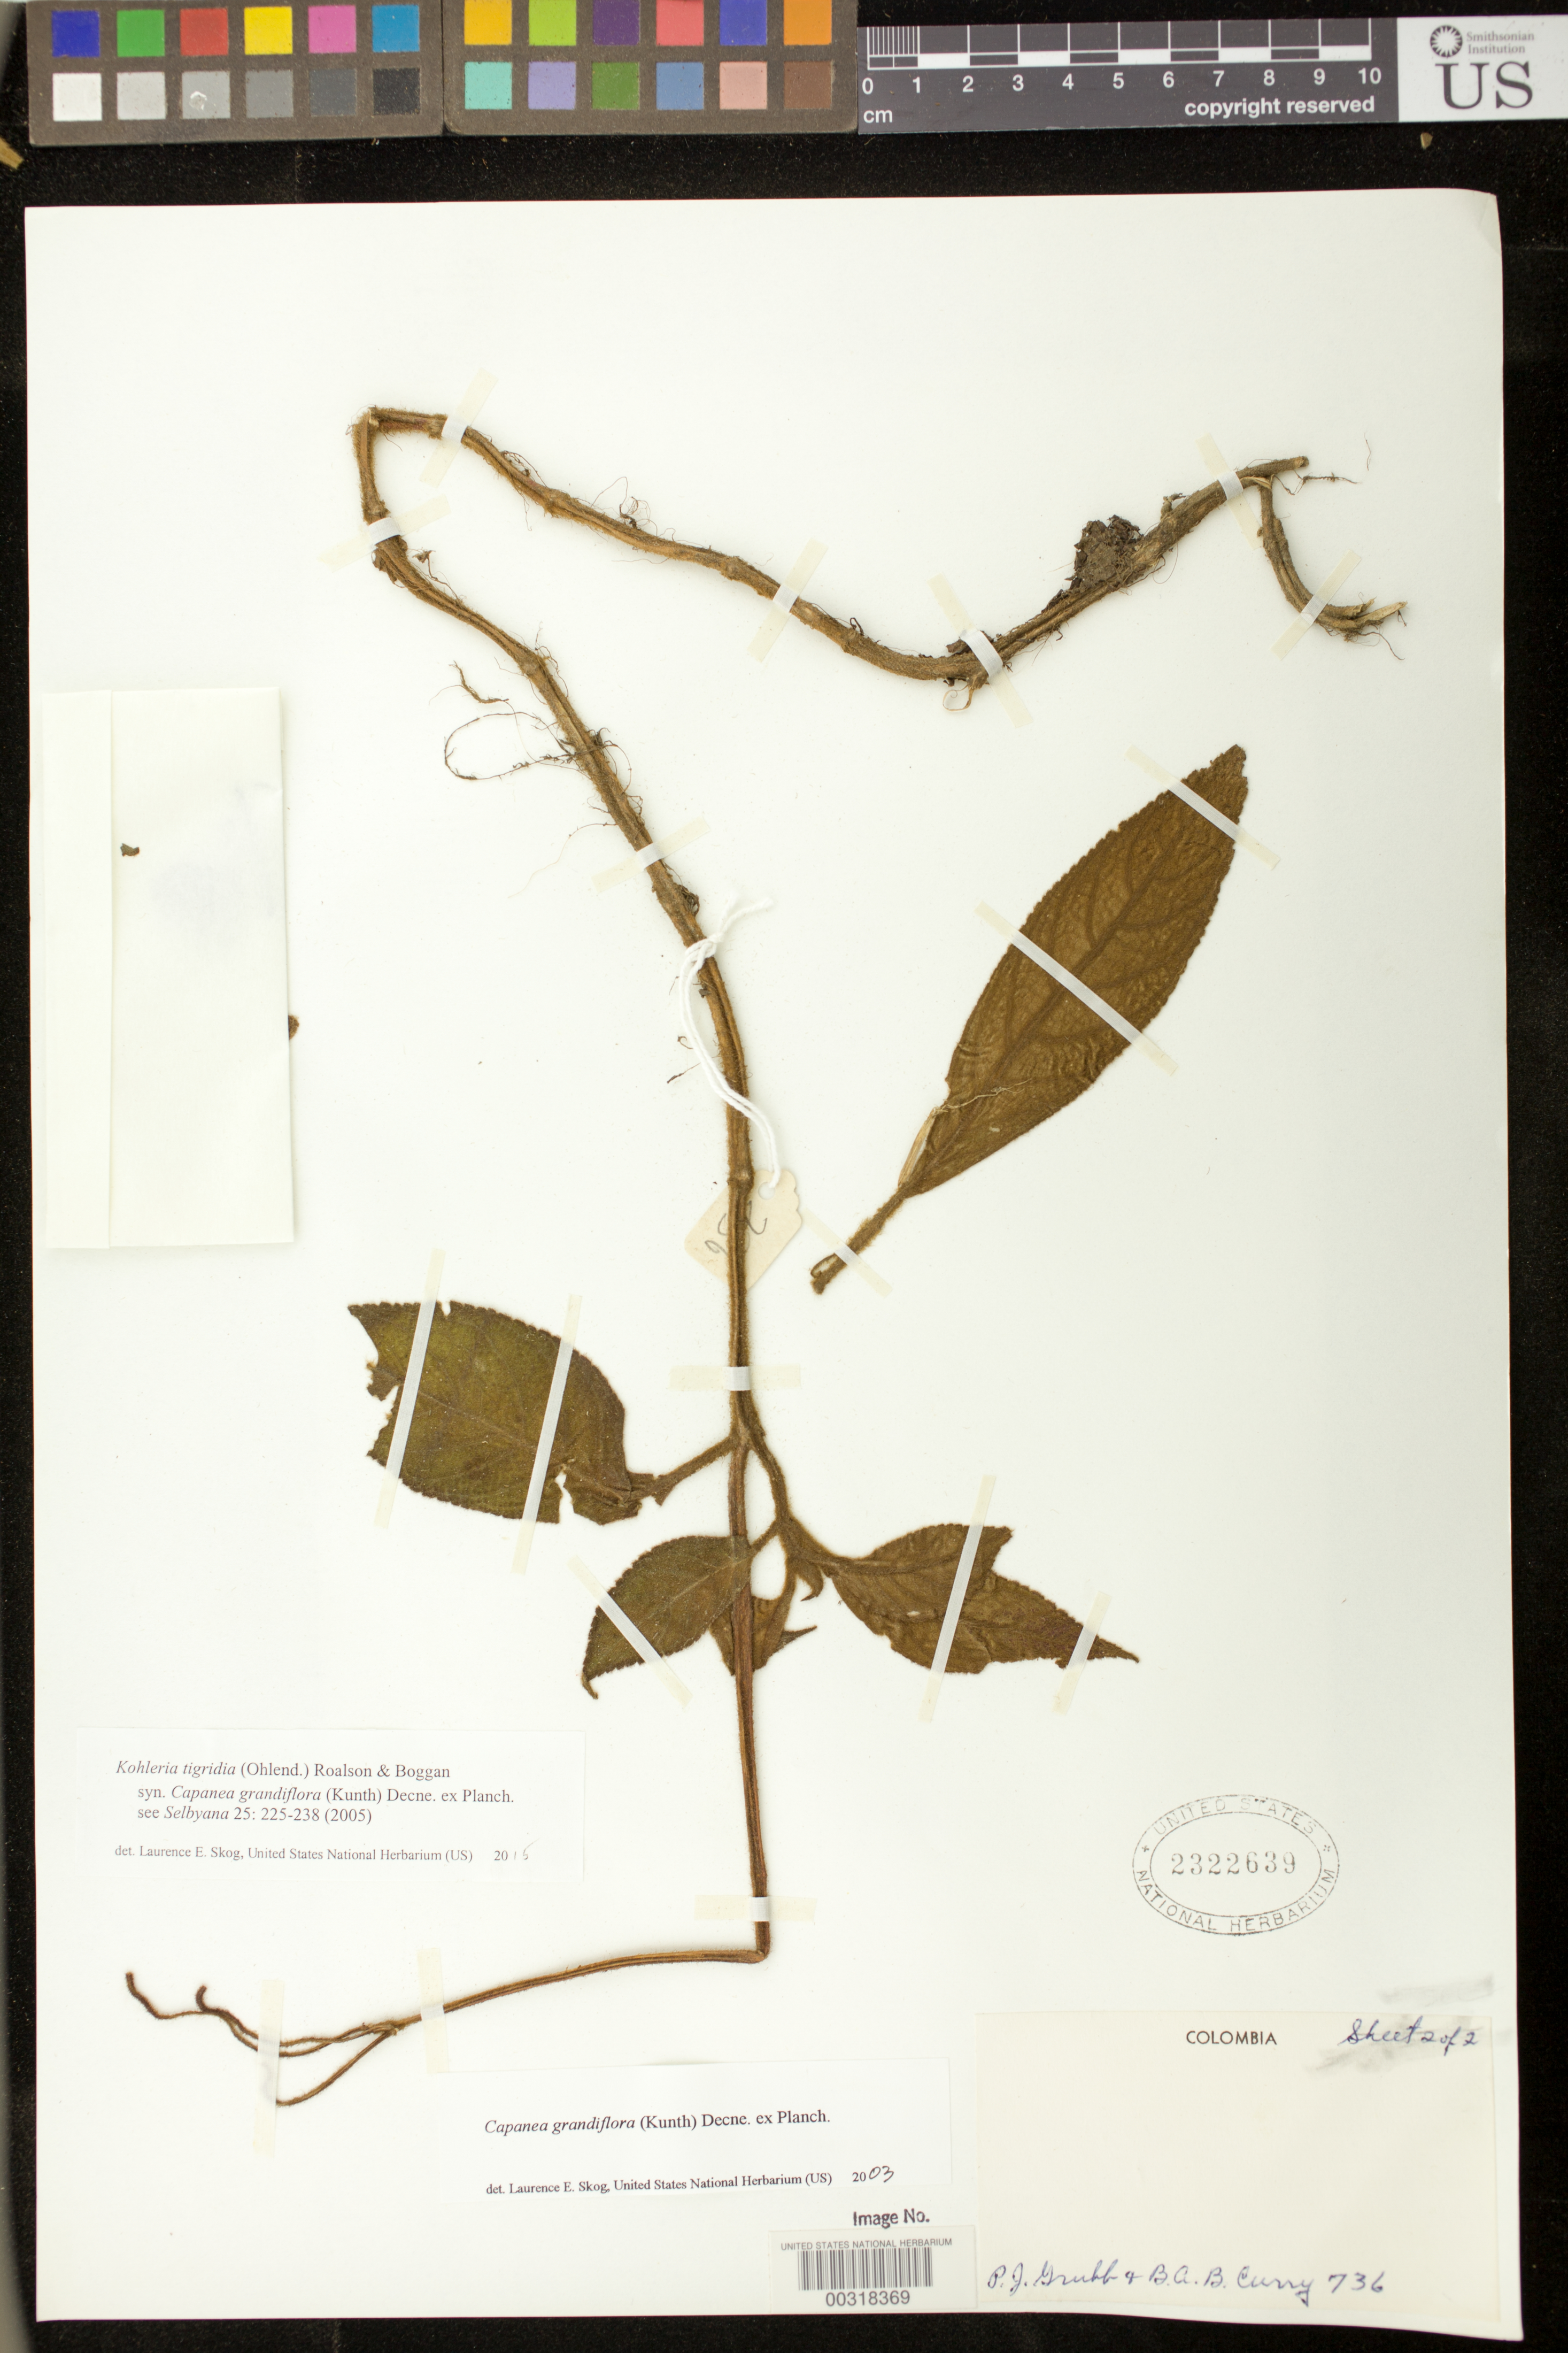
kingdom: Plantae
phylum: Tracheophyta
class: Magnoliopsida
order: Lamiales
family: Gesneriaceae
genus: Kohleria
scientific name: Kohleria tigridia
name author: (Ohlend.) Roalson & Boggan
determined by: Skog, Laurence E.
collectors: P. J. Grubb, B. Curry & A. Fernández-Pérez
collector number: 736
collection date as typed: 26 Aug 1957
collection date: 1957-08-26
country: Colombia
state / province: Boyacá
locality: Sierra Nevada del Cocuy, ... from Bachira to Laguna Seca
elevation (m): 2600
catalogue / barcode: US 2322639